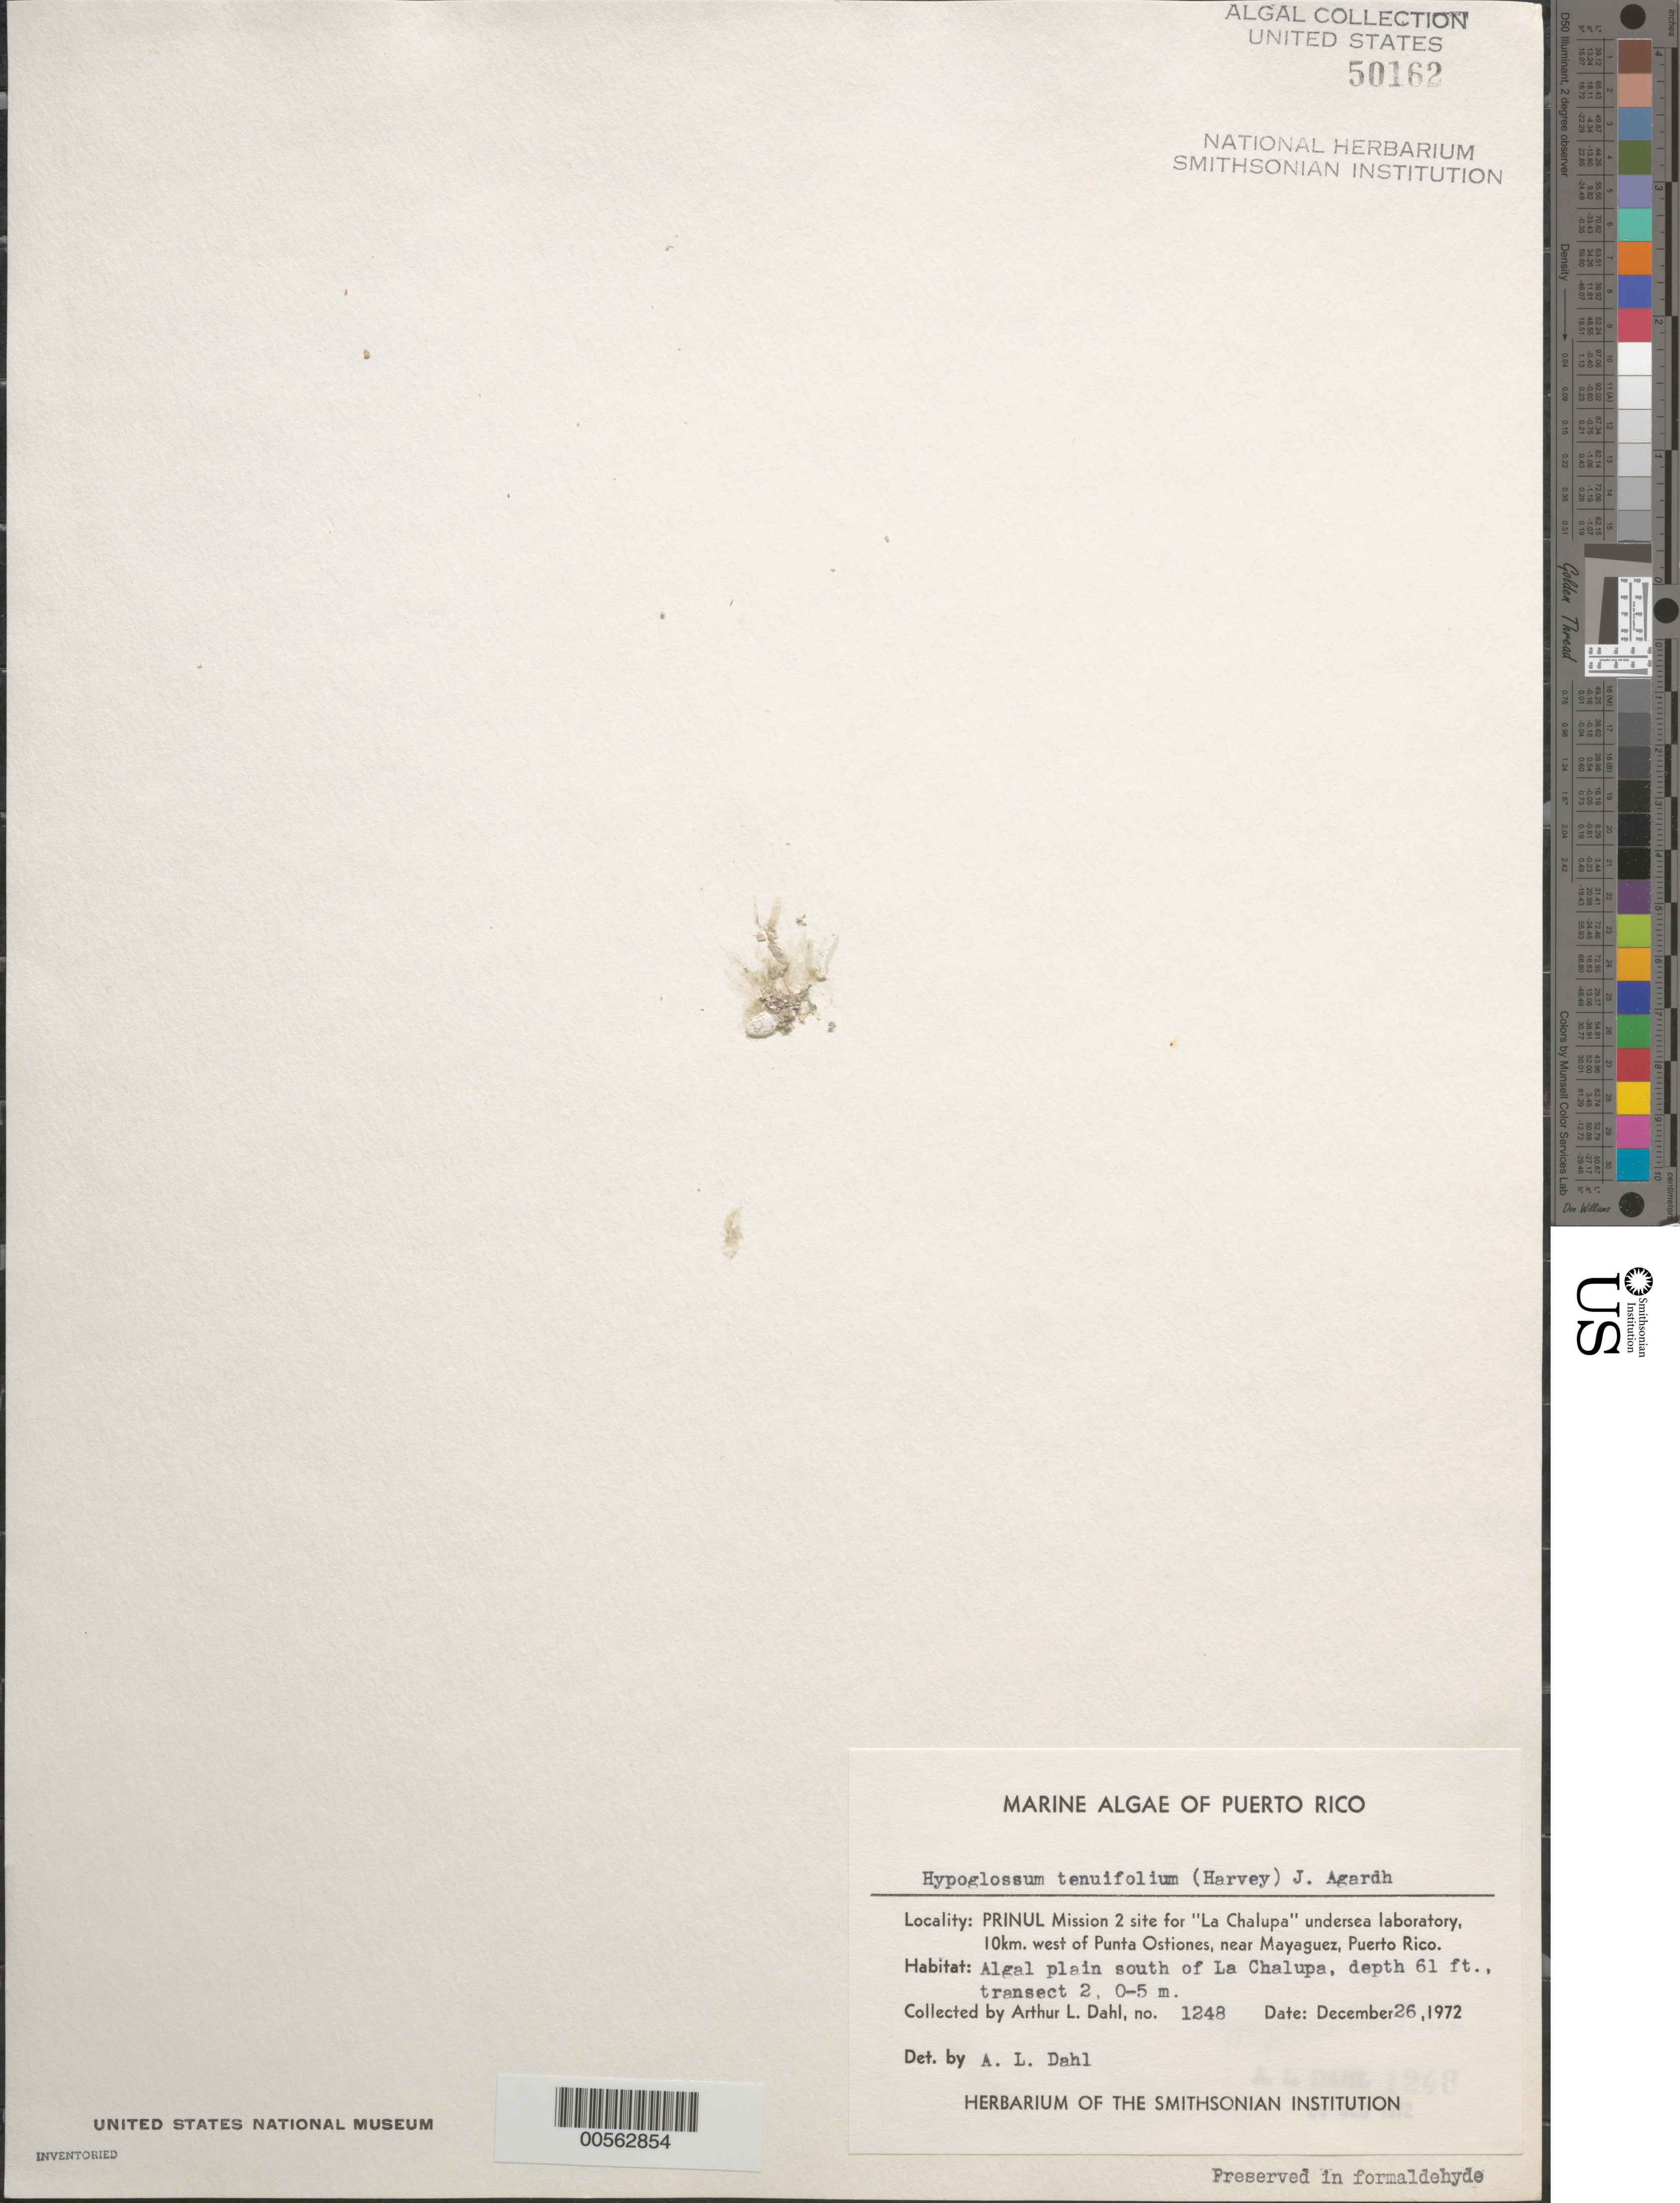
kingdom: Plantae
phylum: Rhodophyta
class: Florideophyceae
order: Ceramiales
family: Delesseriaceae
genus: Hypoglossum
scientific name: Hypoglossum tenuifolium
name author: (Harv.) J. Agardh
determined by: Dahl, A. E.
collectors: A. Dahl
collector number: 1248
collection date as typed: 26 Dec 1972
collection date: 1972-12-26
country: Puerto Rico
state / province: Mayaguez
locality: La chalupa undersea laboratory, 10 km west of punta ostiones, near mayaguez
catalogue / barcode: US 50162